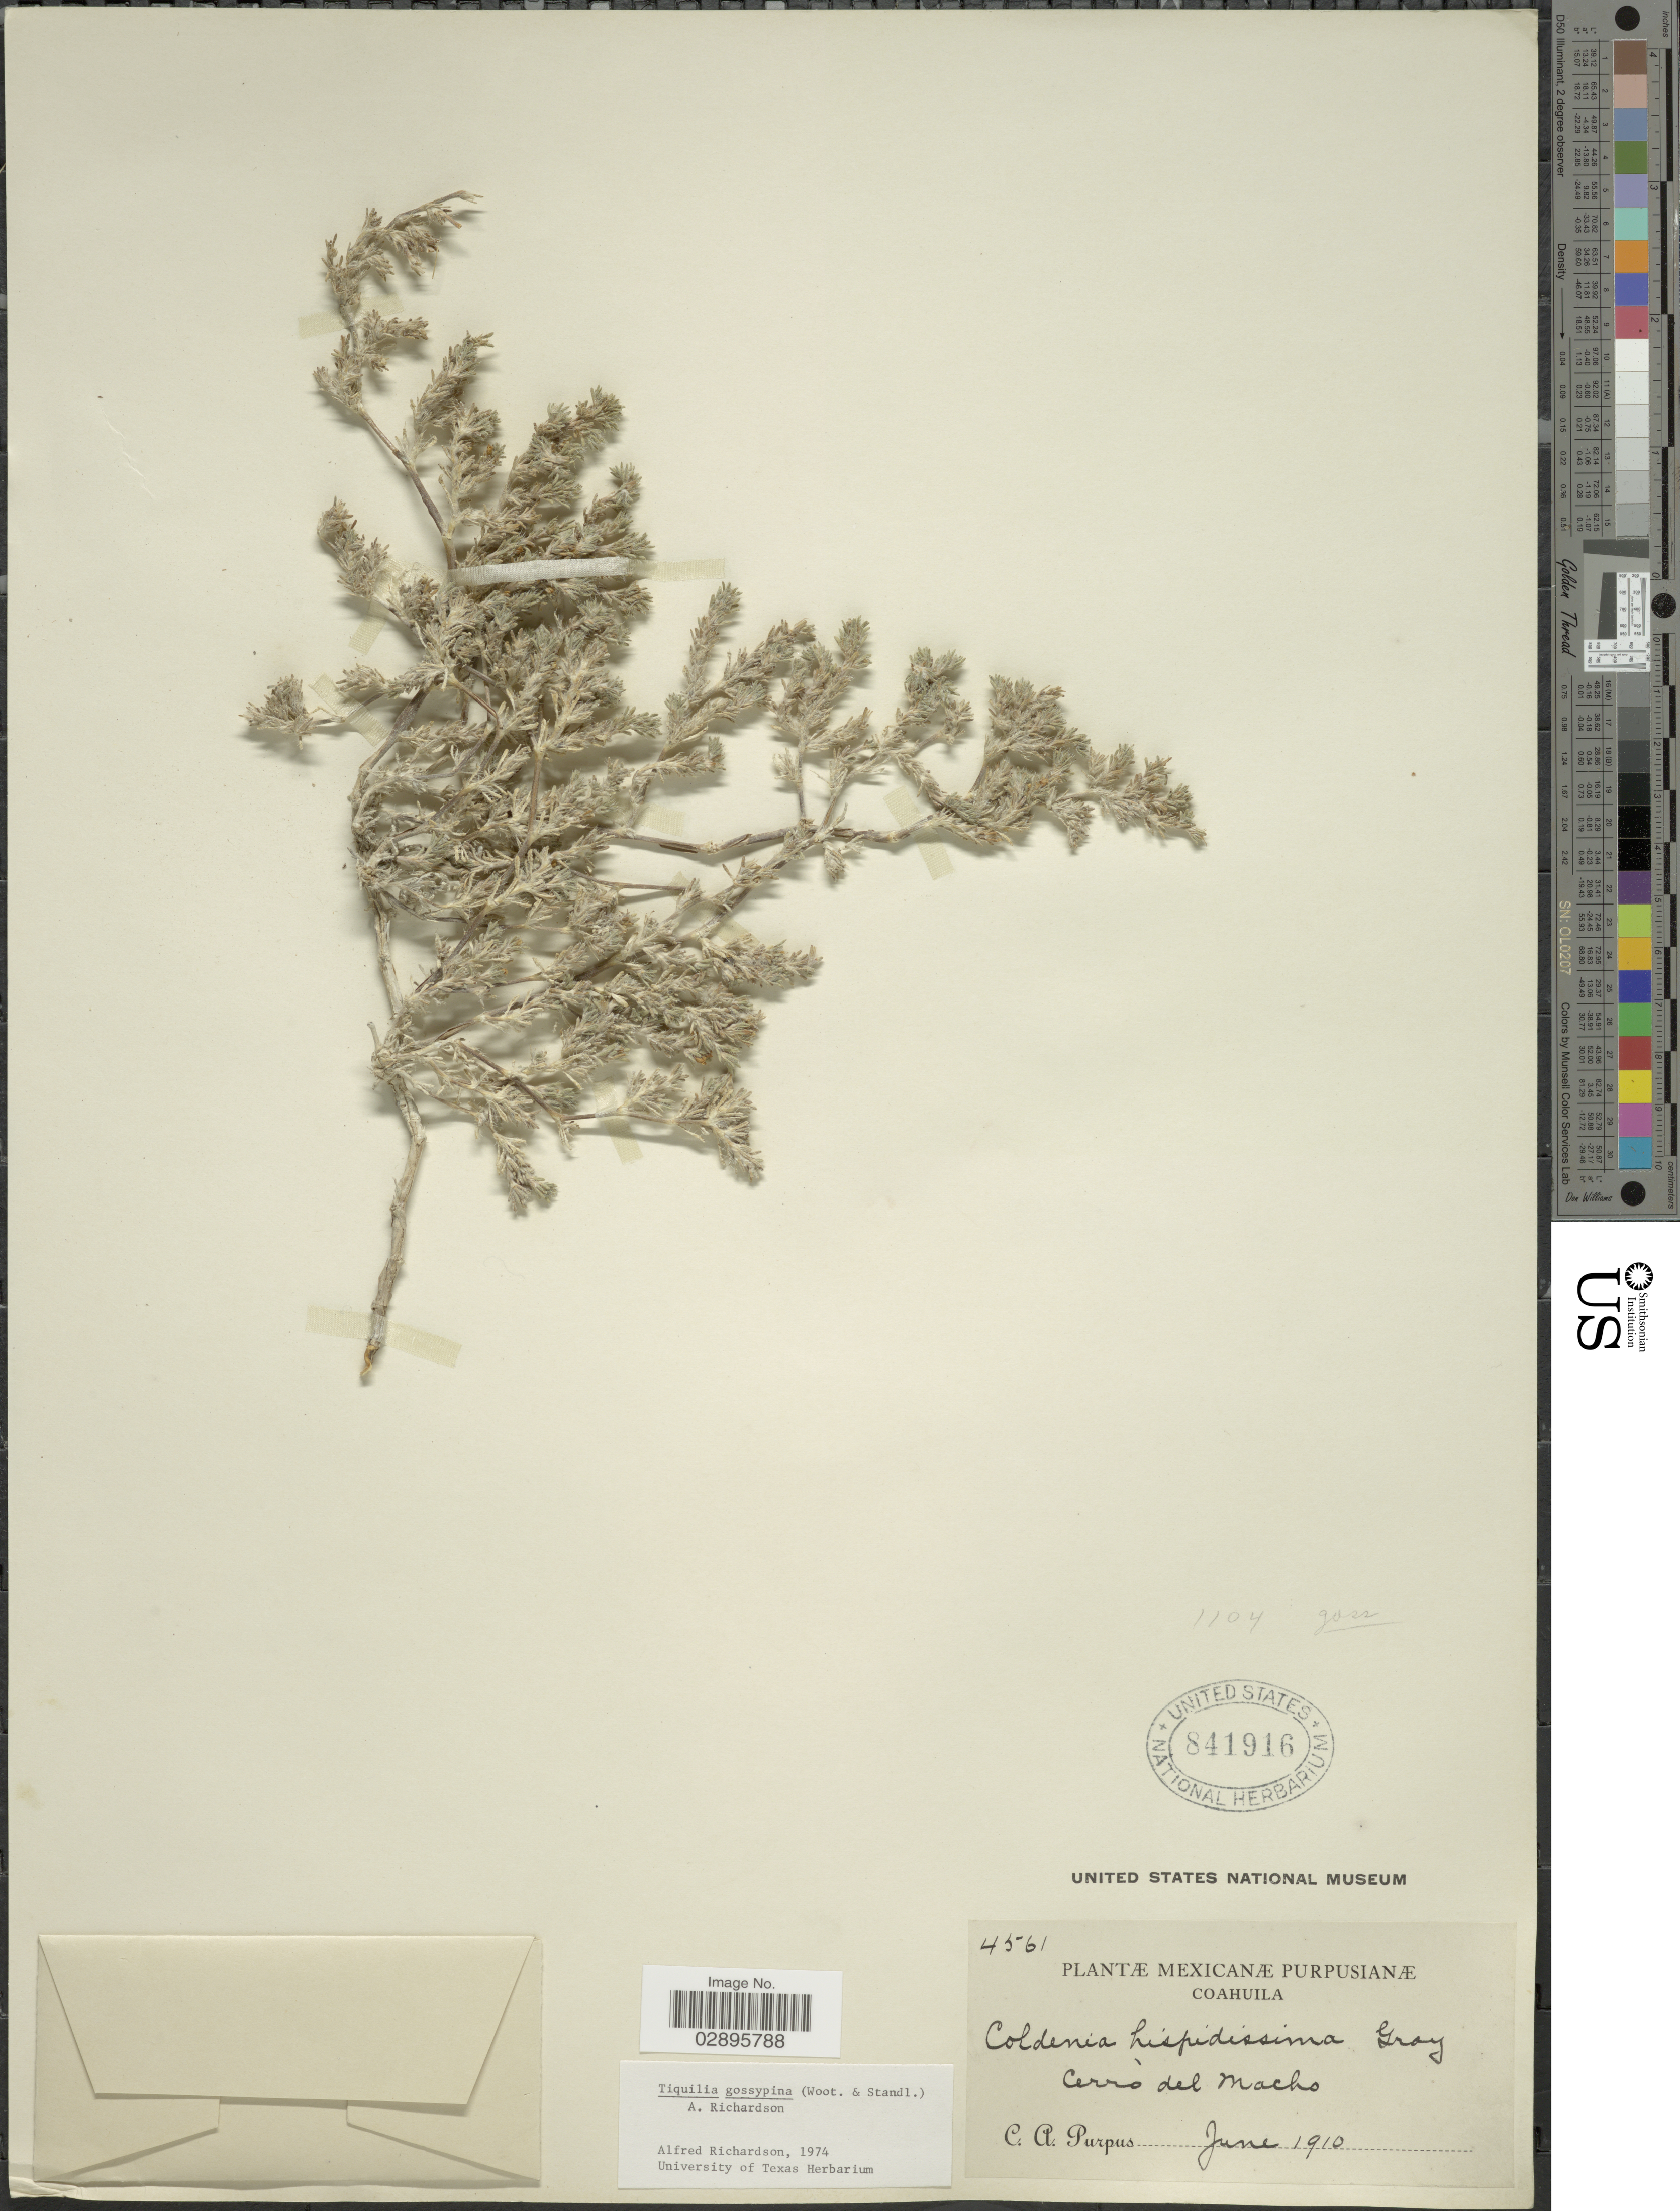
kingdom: Plantae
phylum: Tracheophyta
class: Magnoliopsida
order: Boraginales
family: Ehretiaceae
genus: Tiquilia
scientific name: Tiquilia gossypina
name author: (Wooton) A.T. Richardson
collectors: C. A. Purpus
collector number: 4561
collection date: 1910-06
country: Mexico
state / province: Coahuila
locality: Cerro del Macho.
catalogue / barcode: US 841916